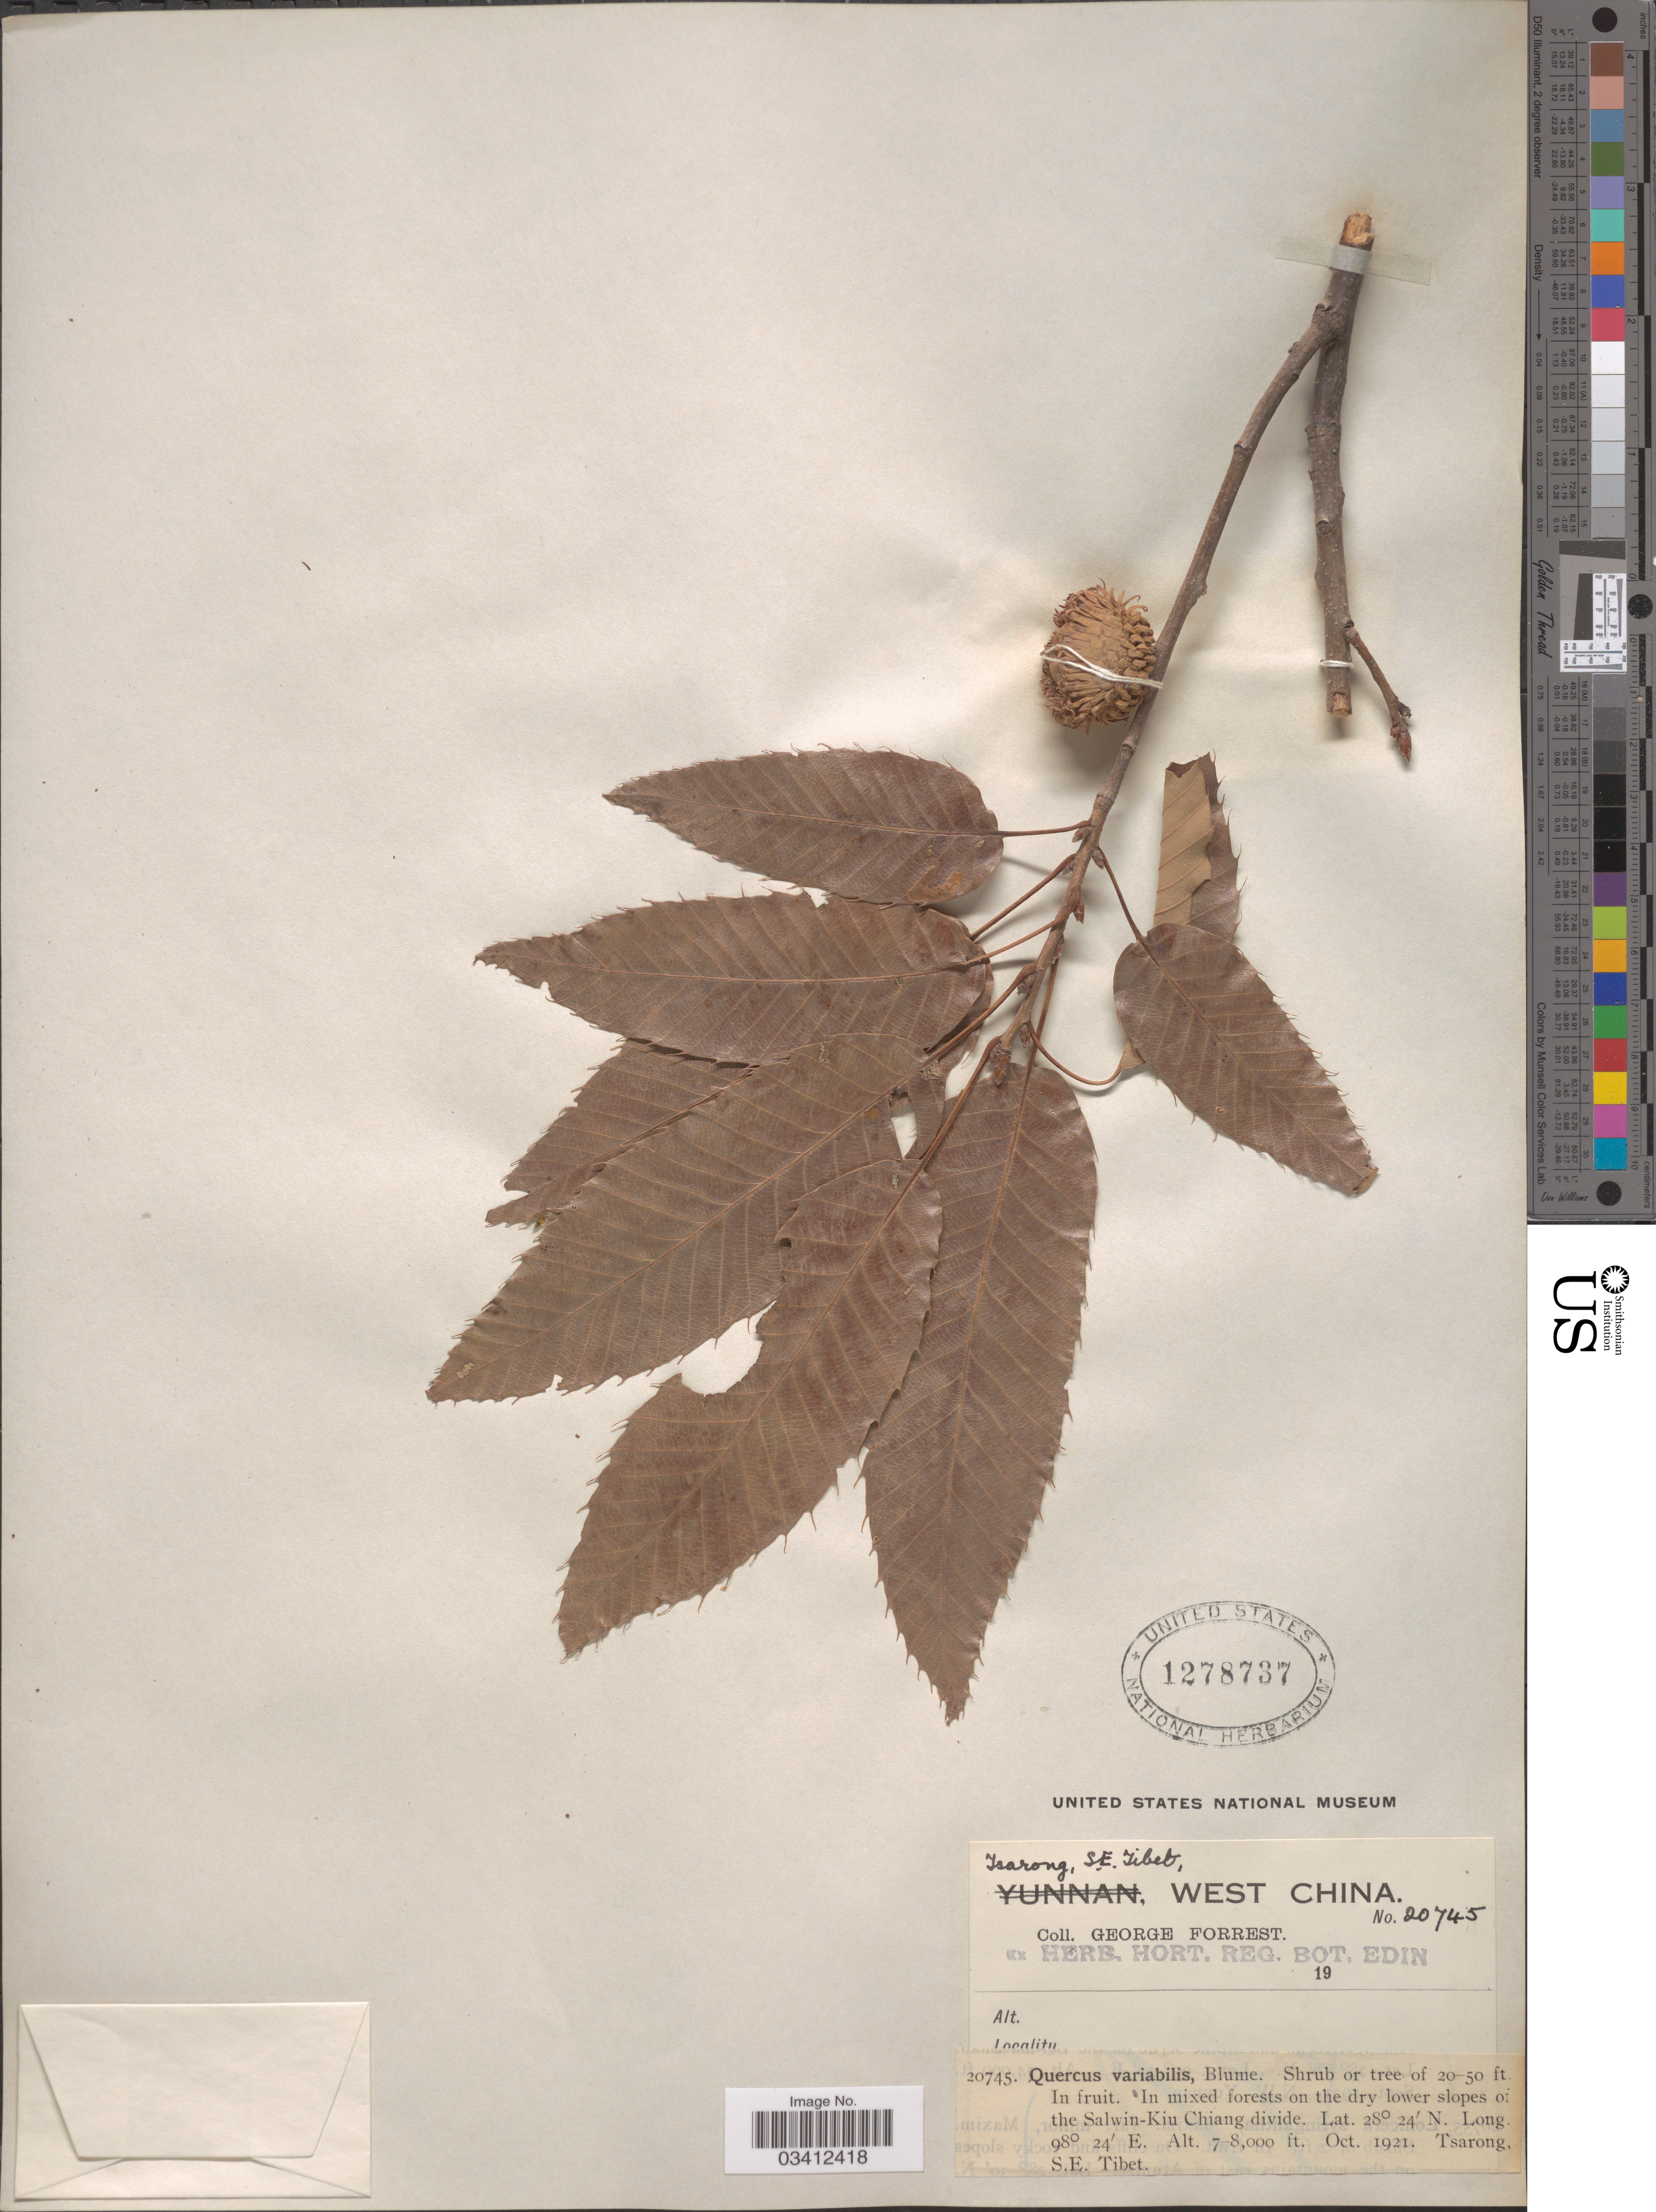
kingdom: Plantae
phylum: Tracheophyta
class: Magnoliopsida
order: Fagales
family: Fagaceae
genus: Quercus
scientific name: Quercus variabilis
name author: Blume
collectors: G. Forrest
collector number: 20745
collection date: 1921-10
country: China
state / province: Xizang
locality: Tsarong, S. E. Tibet. West China. Lower slopes of the Salwin-Kiu Chiang divide.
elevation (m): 2134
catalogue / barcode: US 1278737